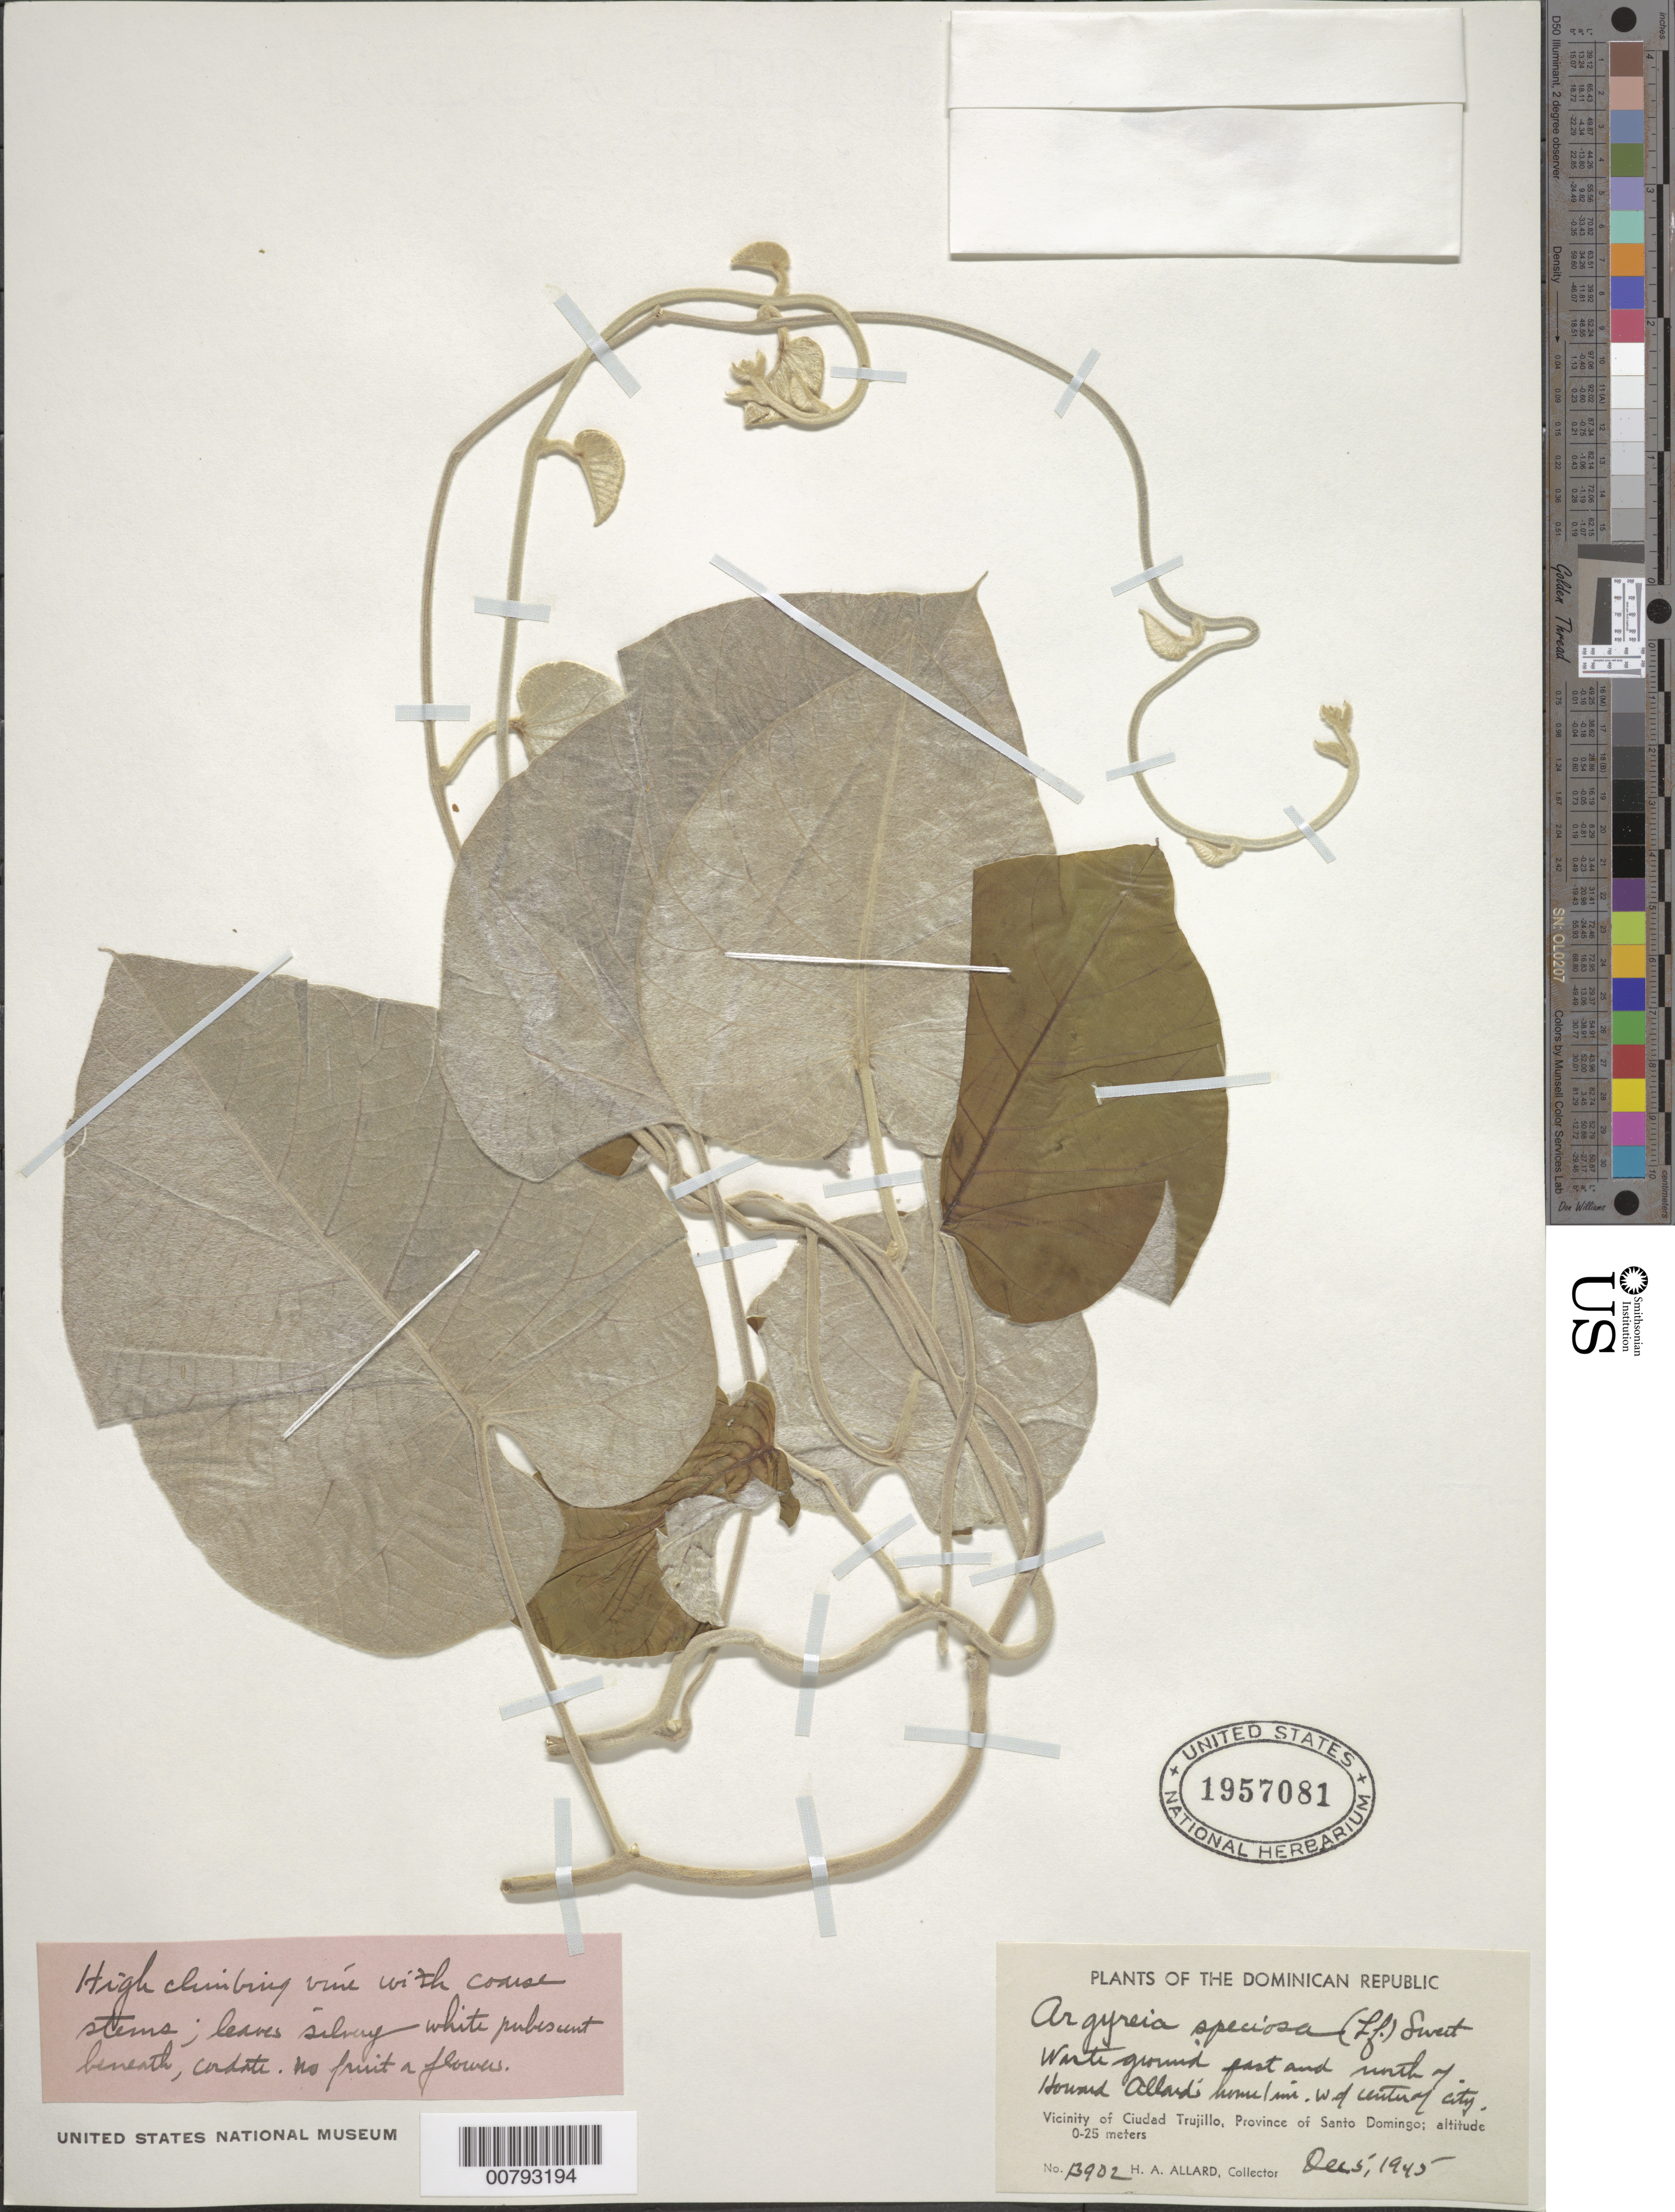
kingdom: Plantae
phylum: Tracheophyta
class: Magnoliopsida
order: Solanales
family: Convolvulaceae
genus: Argyreia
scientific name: Argyreia nervosa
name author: (Burm. f.) Bojer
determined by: Staples, G. W.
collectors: H. A. Allard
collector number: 13902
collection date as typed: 05 Dec 1945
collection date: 1945-12-05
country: Dominican Republic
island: Hispaniola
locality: Province of Santo Domingo, vicinity of Ciudad Trujillo, waste ground east and north of Howard Allard's home 1 mile W. of center of city.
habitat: Waste ground.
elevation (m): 0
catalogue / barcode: US 1957081